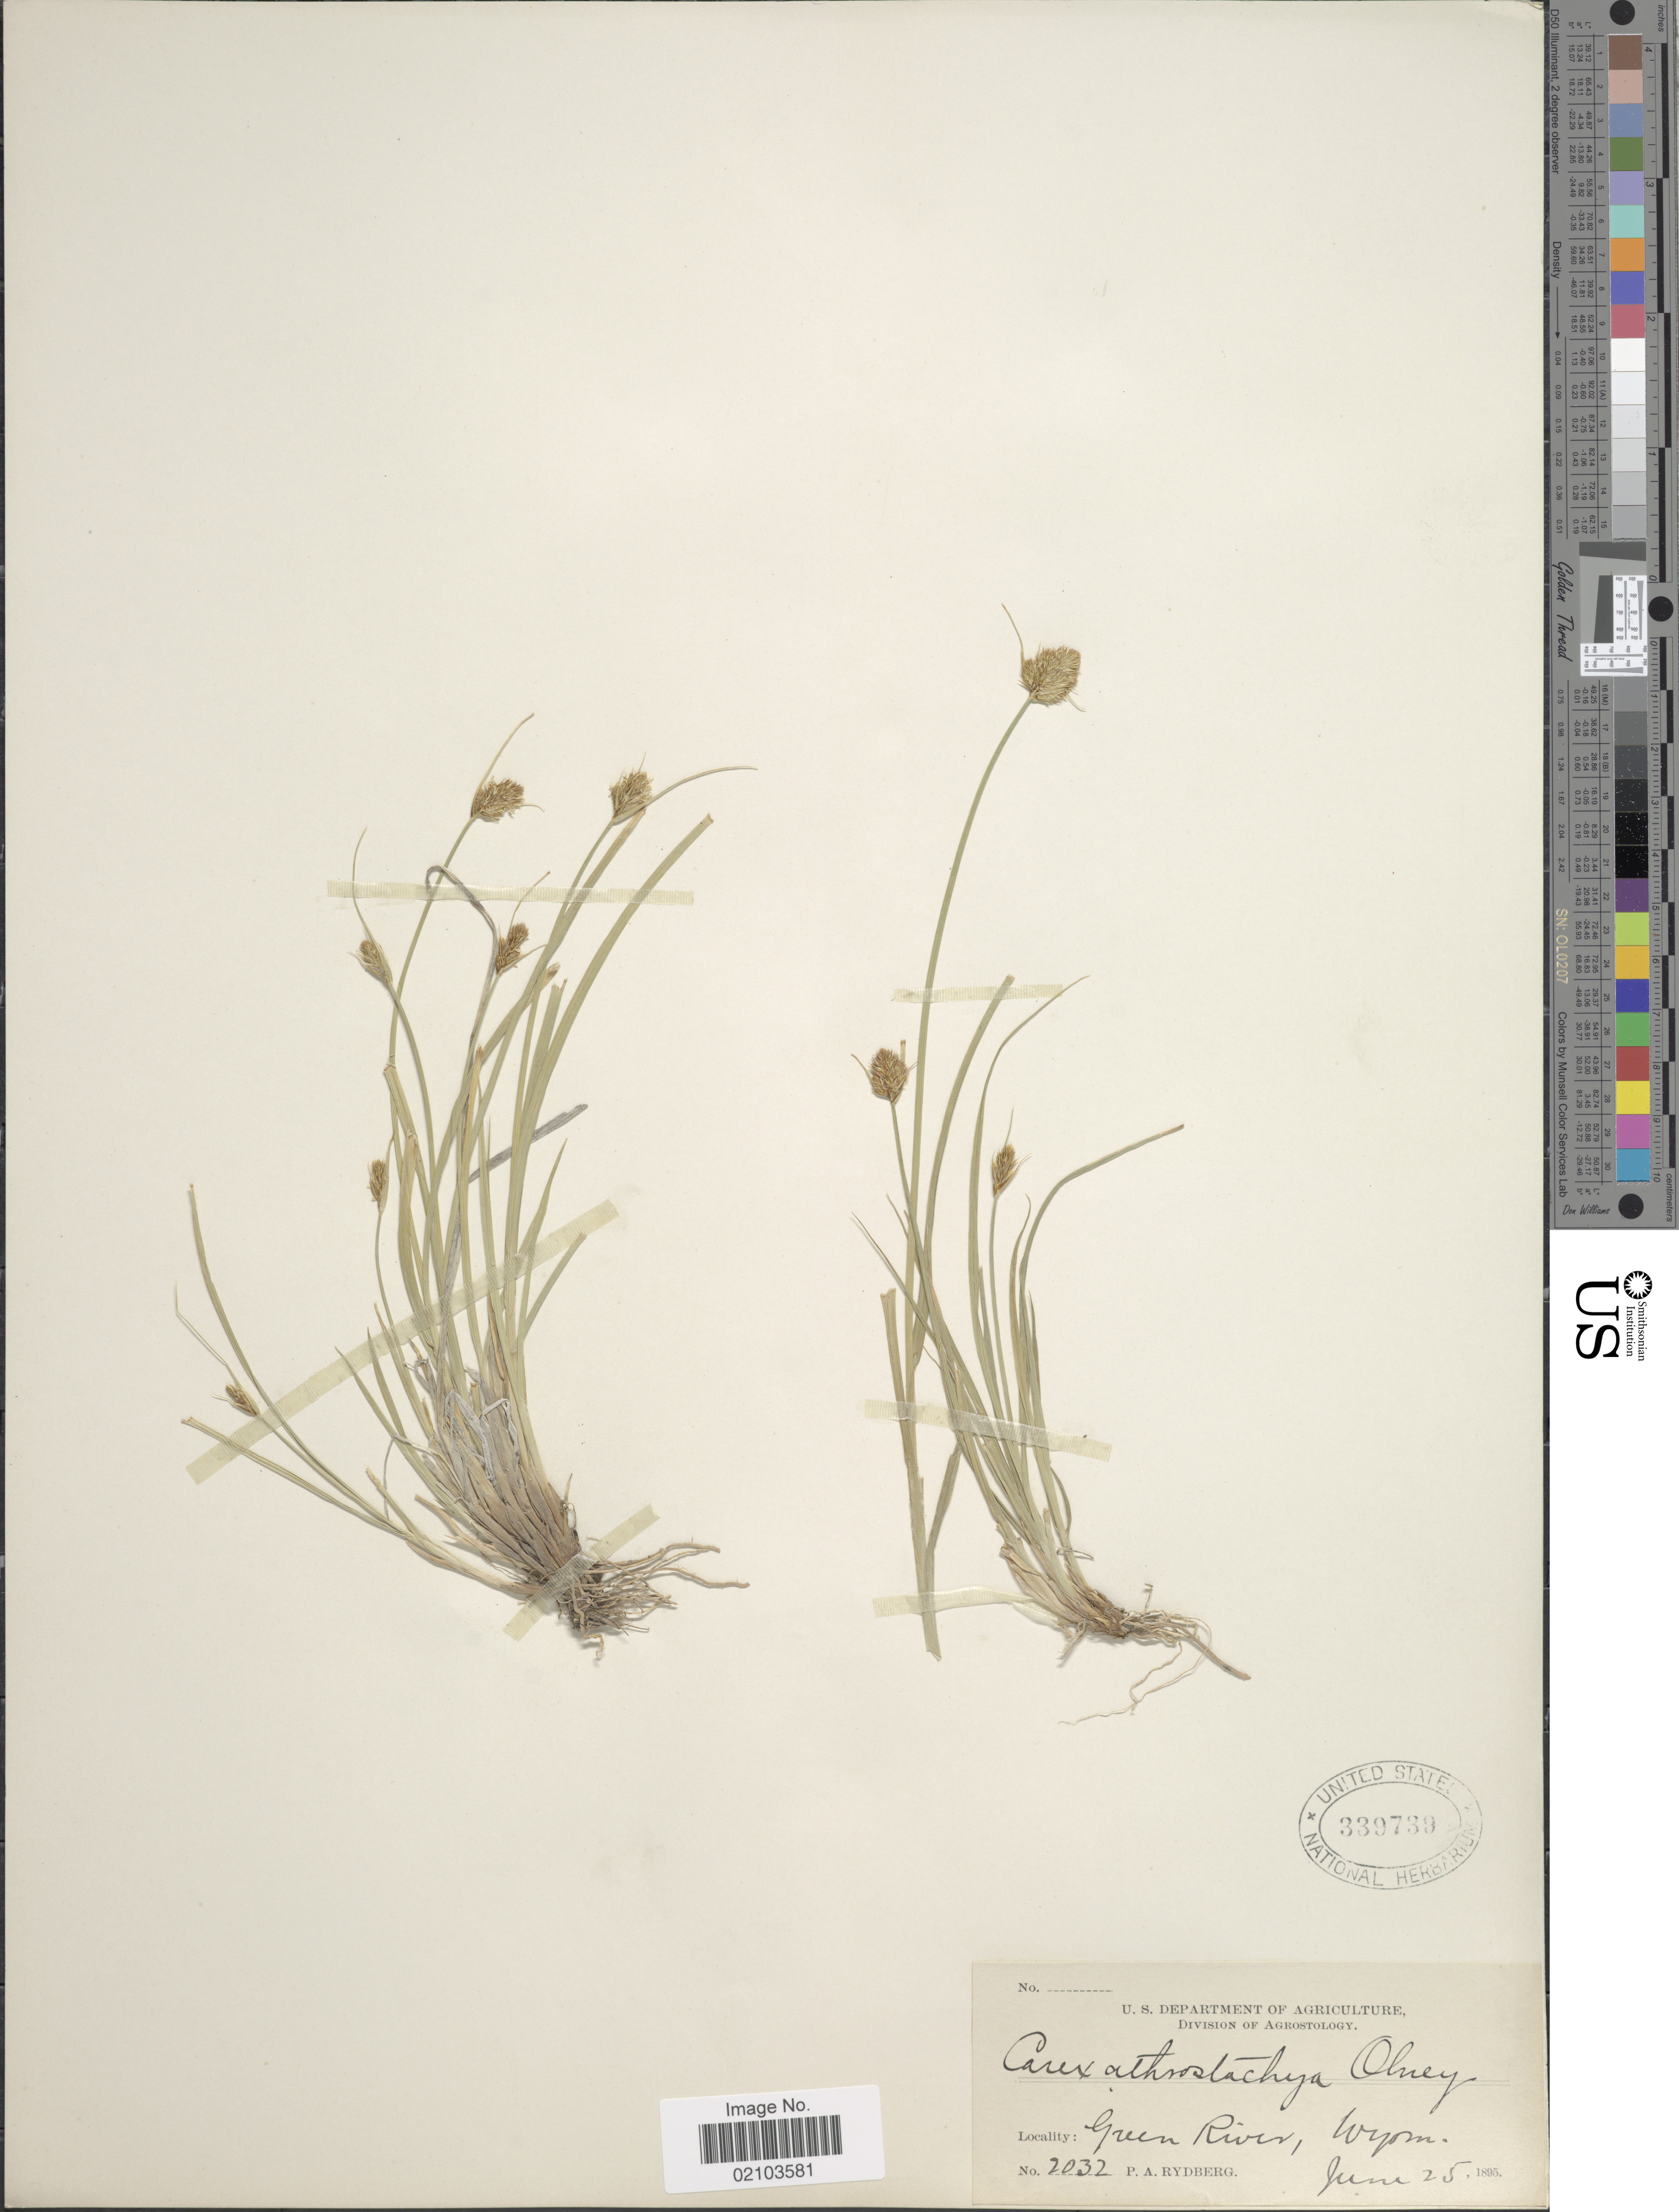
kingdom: Plantae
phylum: Tracheophyta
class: Liliopsida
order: Poales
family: Cyperaceae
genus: Carex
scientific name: Carex athrostachya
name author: Olney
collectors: P. A. Rydberg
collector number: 2032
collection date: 1895-06-25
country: United States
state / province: Wyoming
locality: Green River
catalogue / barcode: US 339739